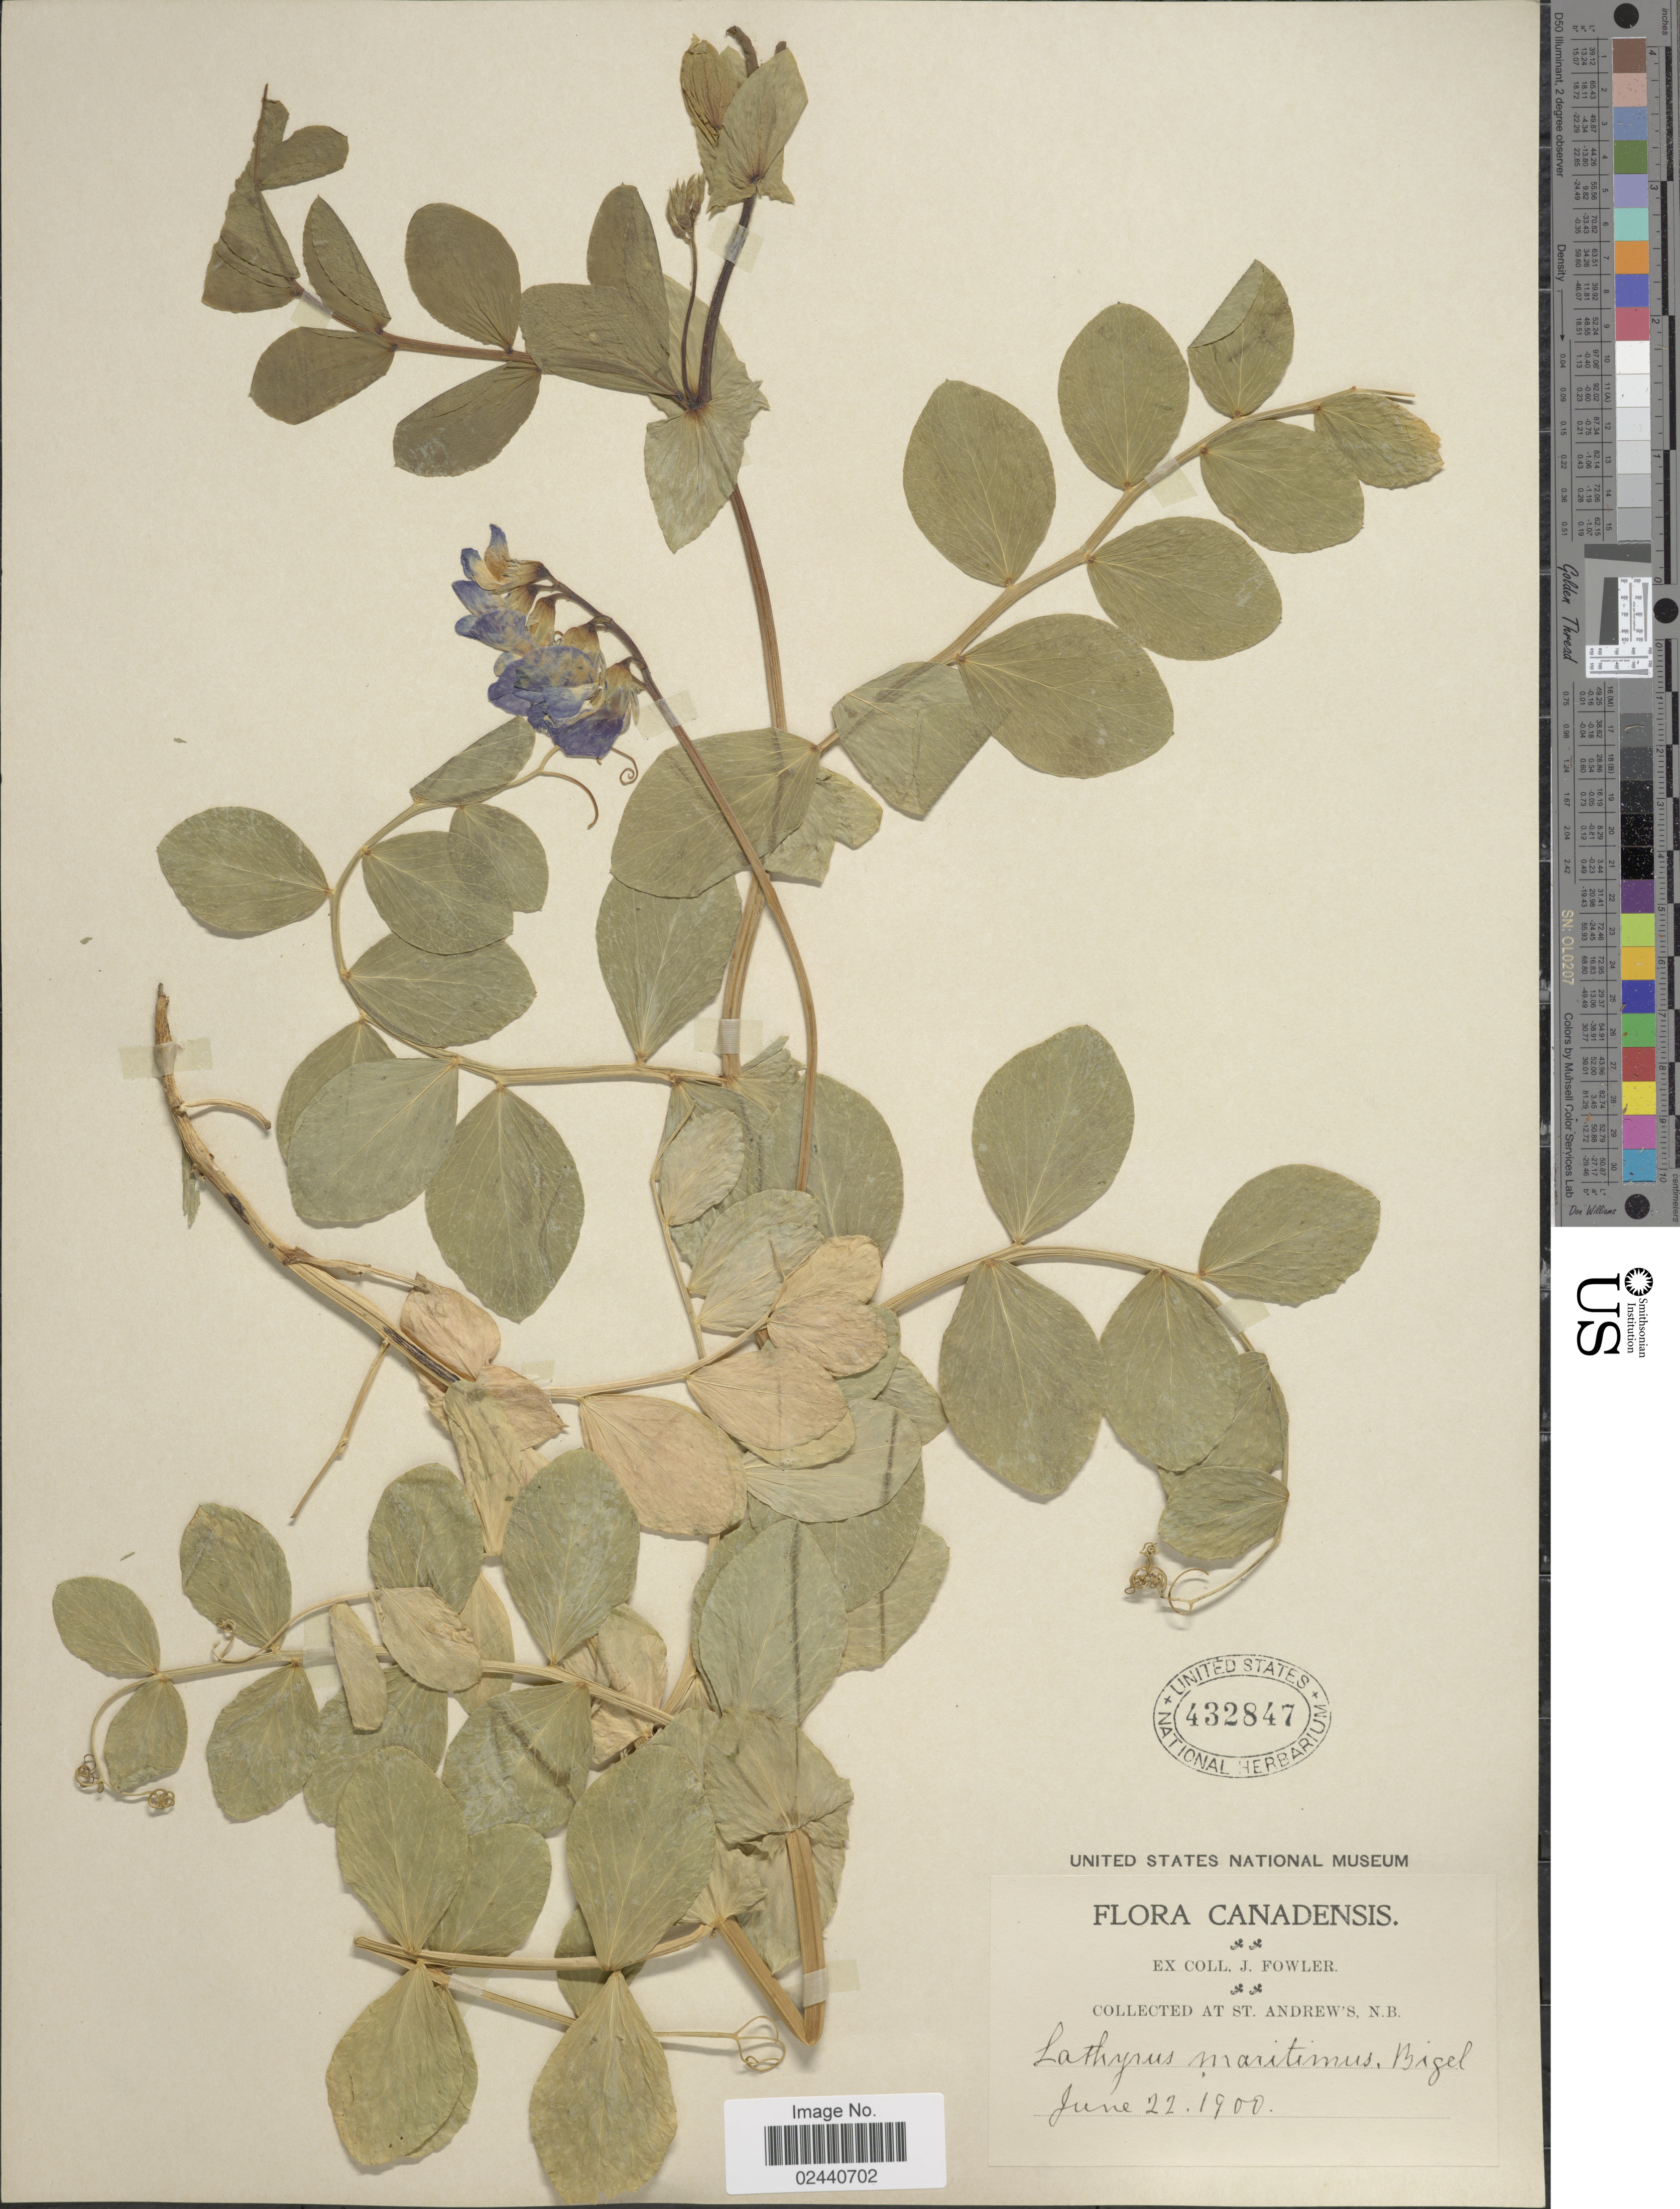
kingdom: Plantae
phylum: Tracheophyta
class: Magnoliopsida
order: Fabales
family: Fabaceae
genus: Lathyrus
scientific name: Lathyrus japonicus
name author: Willd.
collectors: J. P. Fowler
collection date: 1900-06-22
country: Canada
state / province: New Brunswick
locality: St. Andrews, N.B.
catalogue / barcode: US 432847